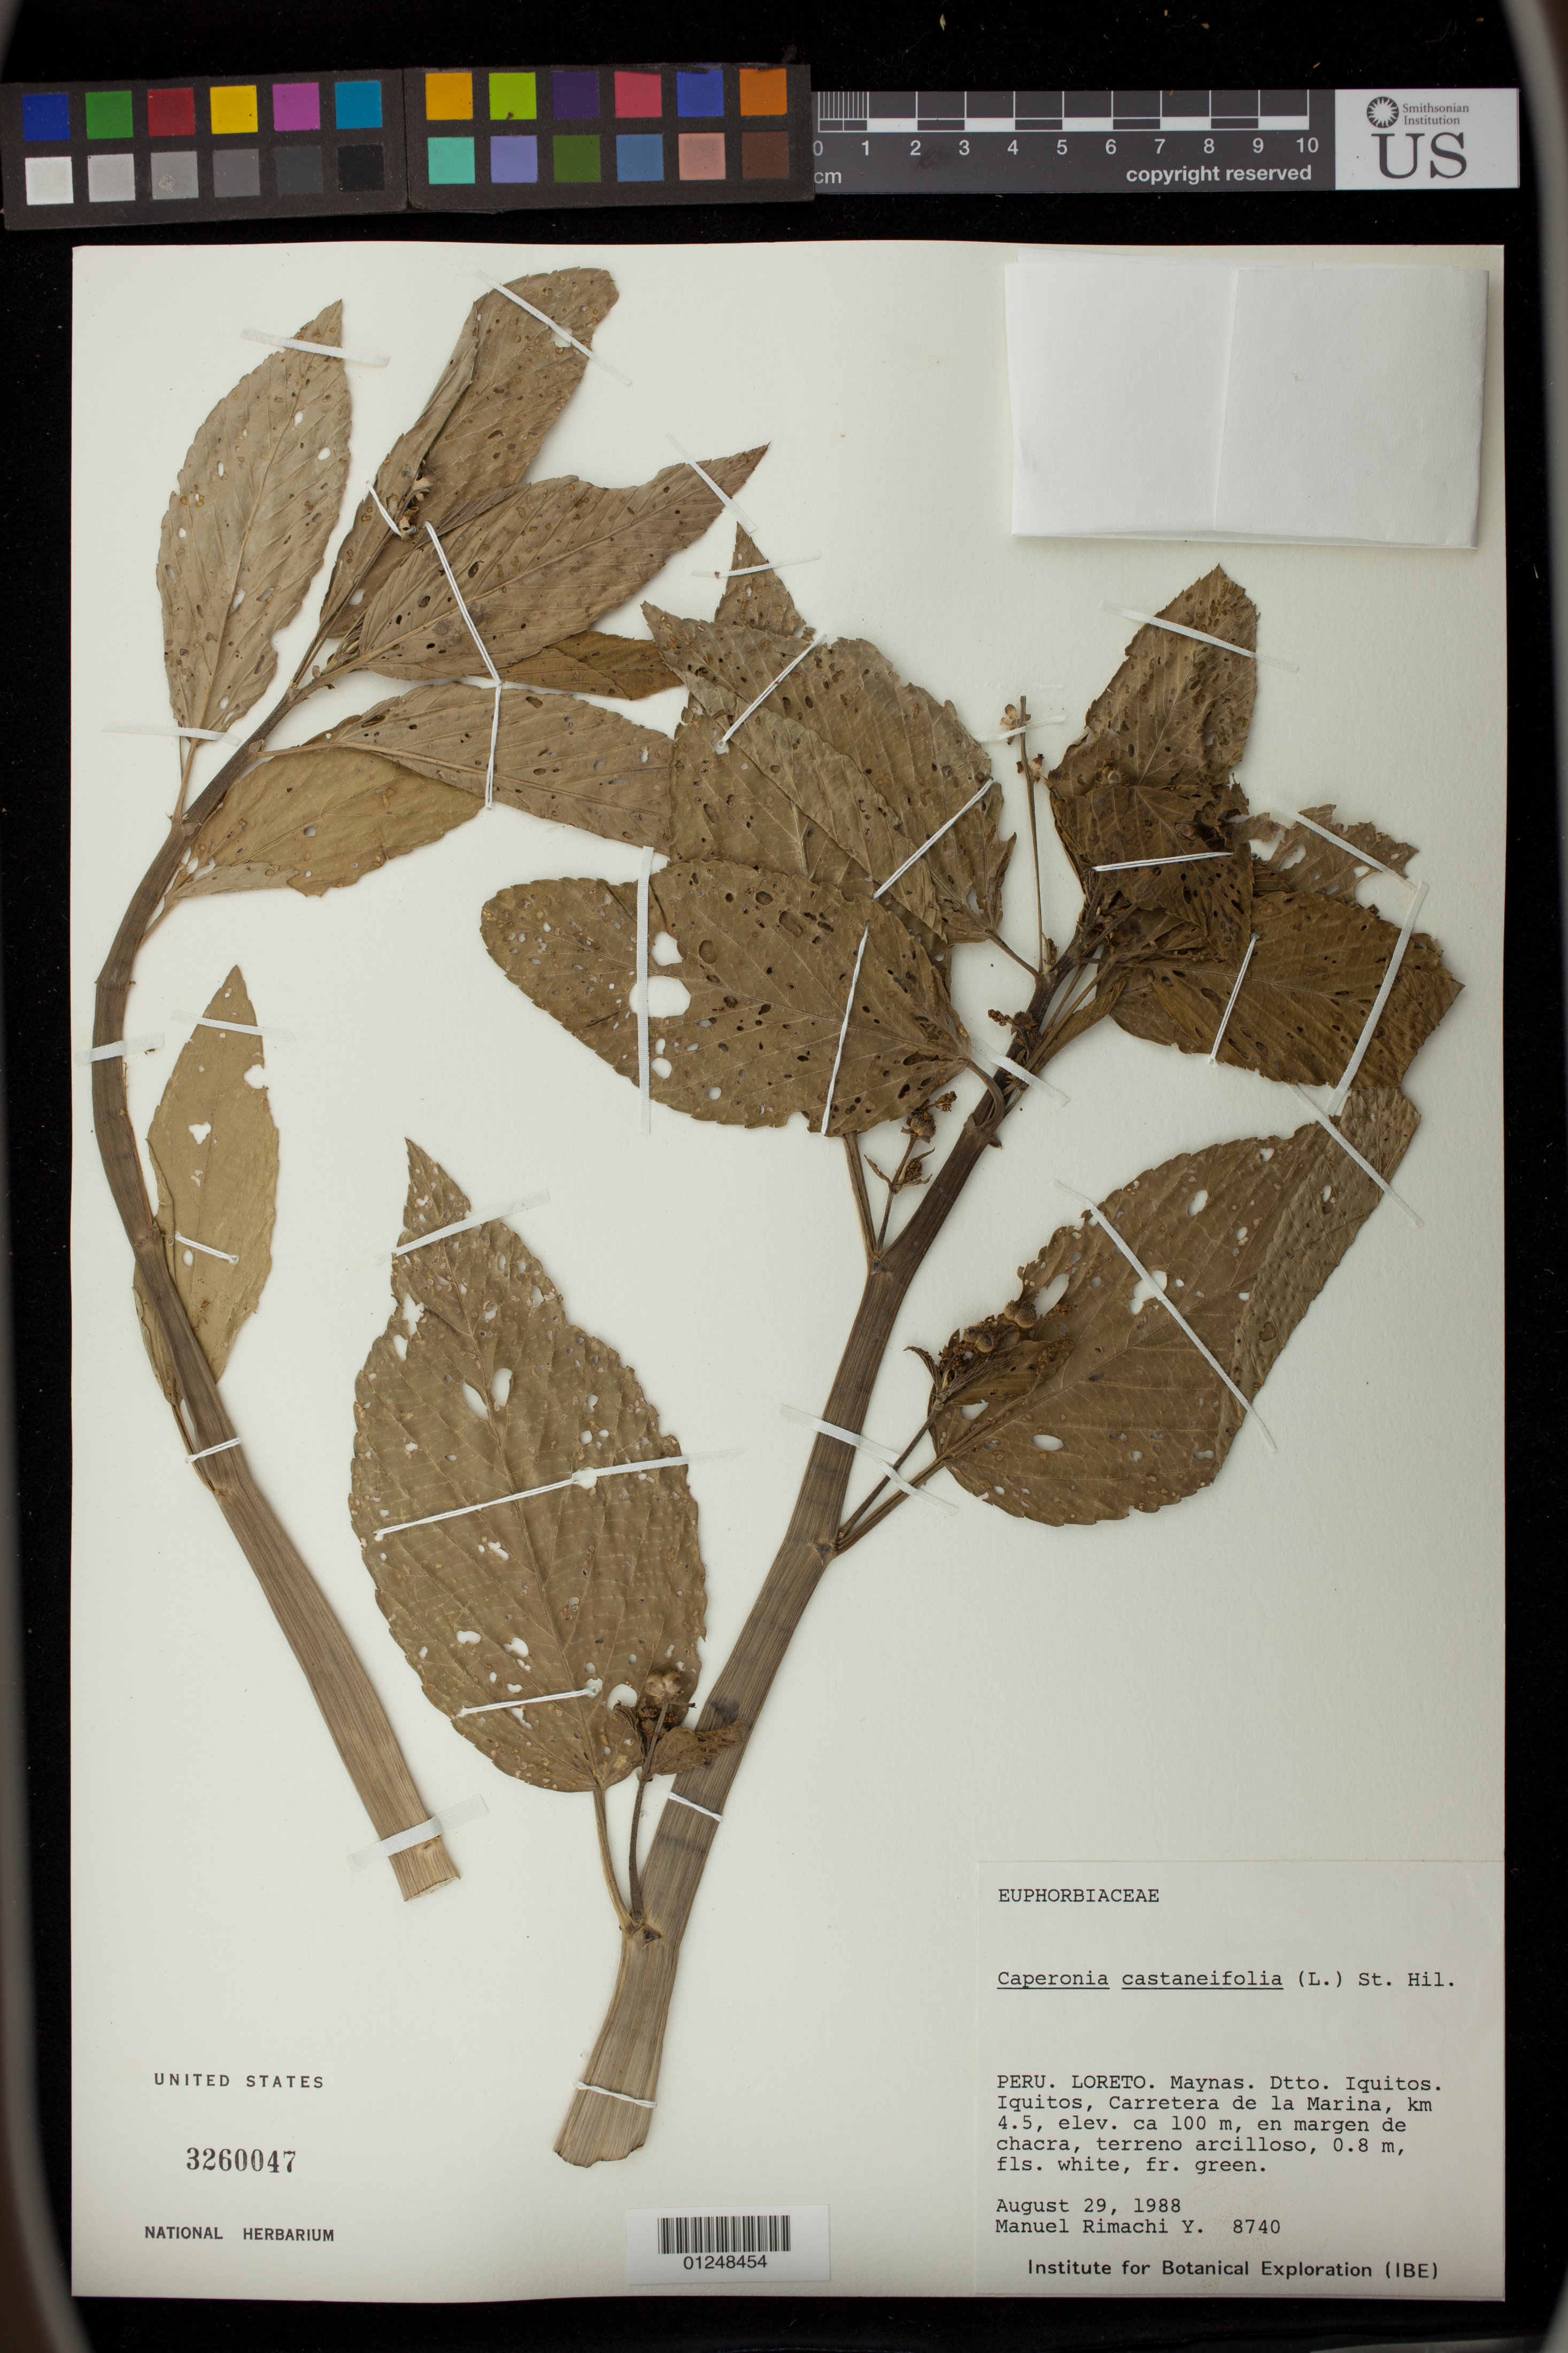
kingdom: Plantae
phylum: Tracheophyta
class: Magnoliopsida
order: Malpighiales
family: Euphorbiaceae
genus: Caperonia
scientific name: Caperonia castaneifolia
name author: (L.) A. St.-Hil.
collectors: M. Rimachi Y.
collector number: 8740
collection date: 1988-08-29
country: Peru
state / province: Loreto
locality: Provincia de Maynas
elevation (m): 100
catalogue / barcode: US 3260047